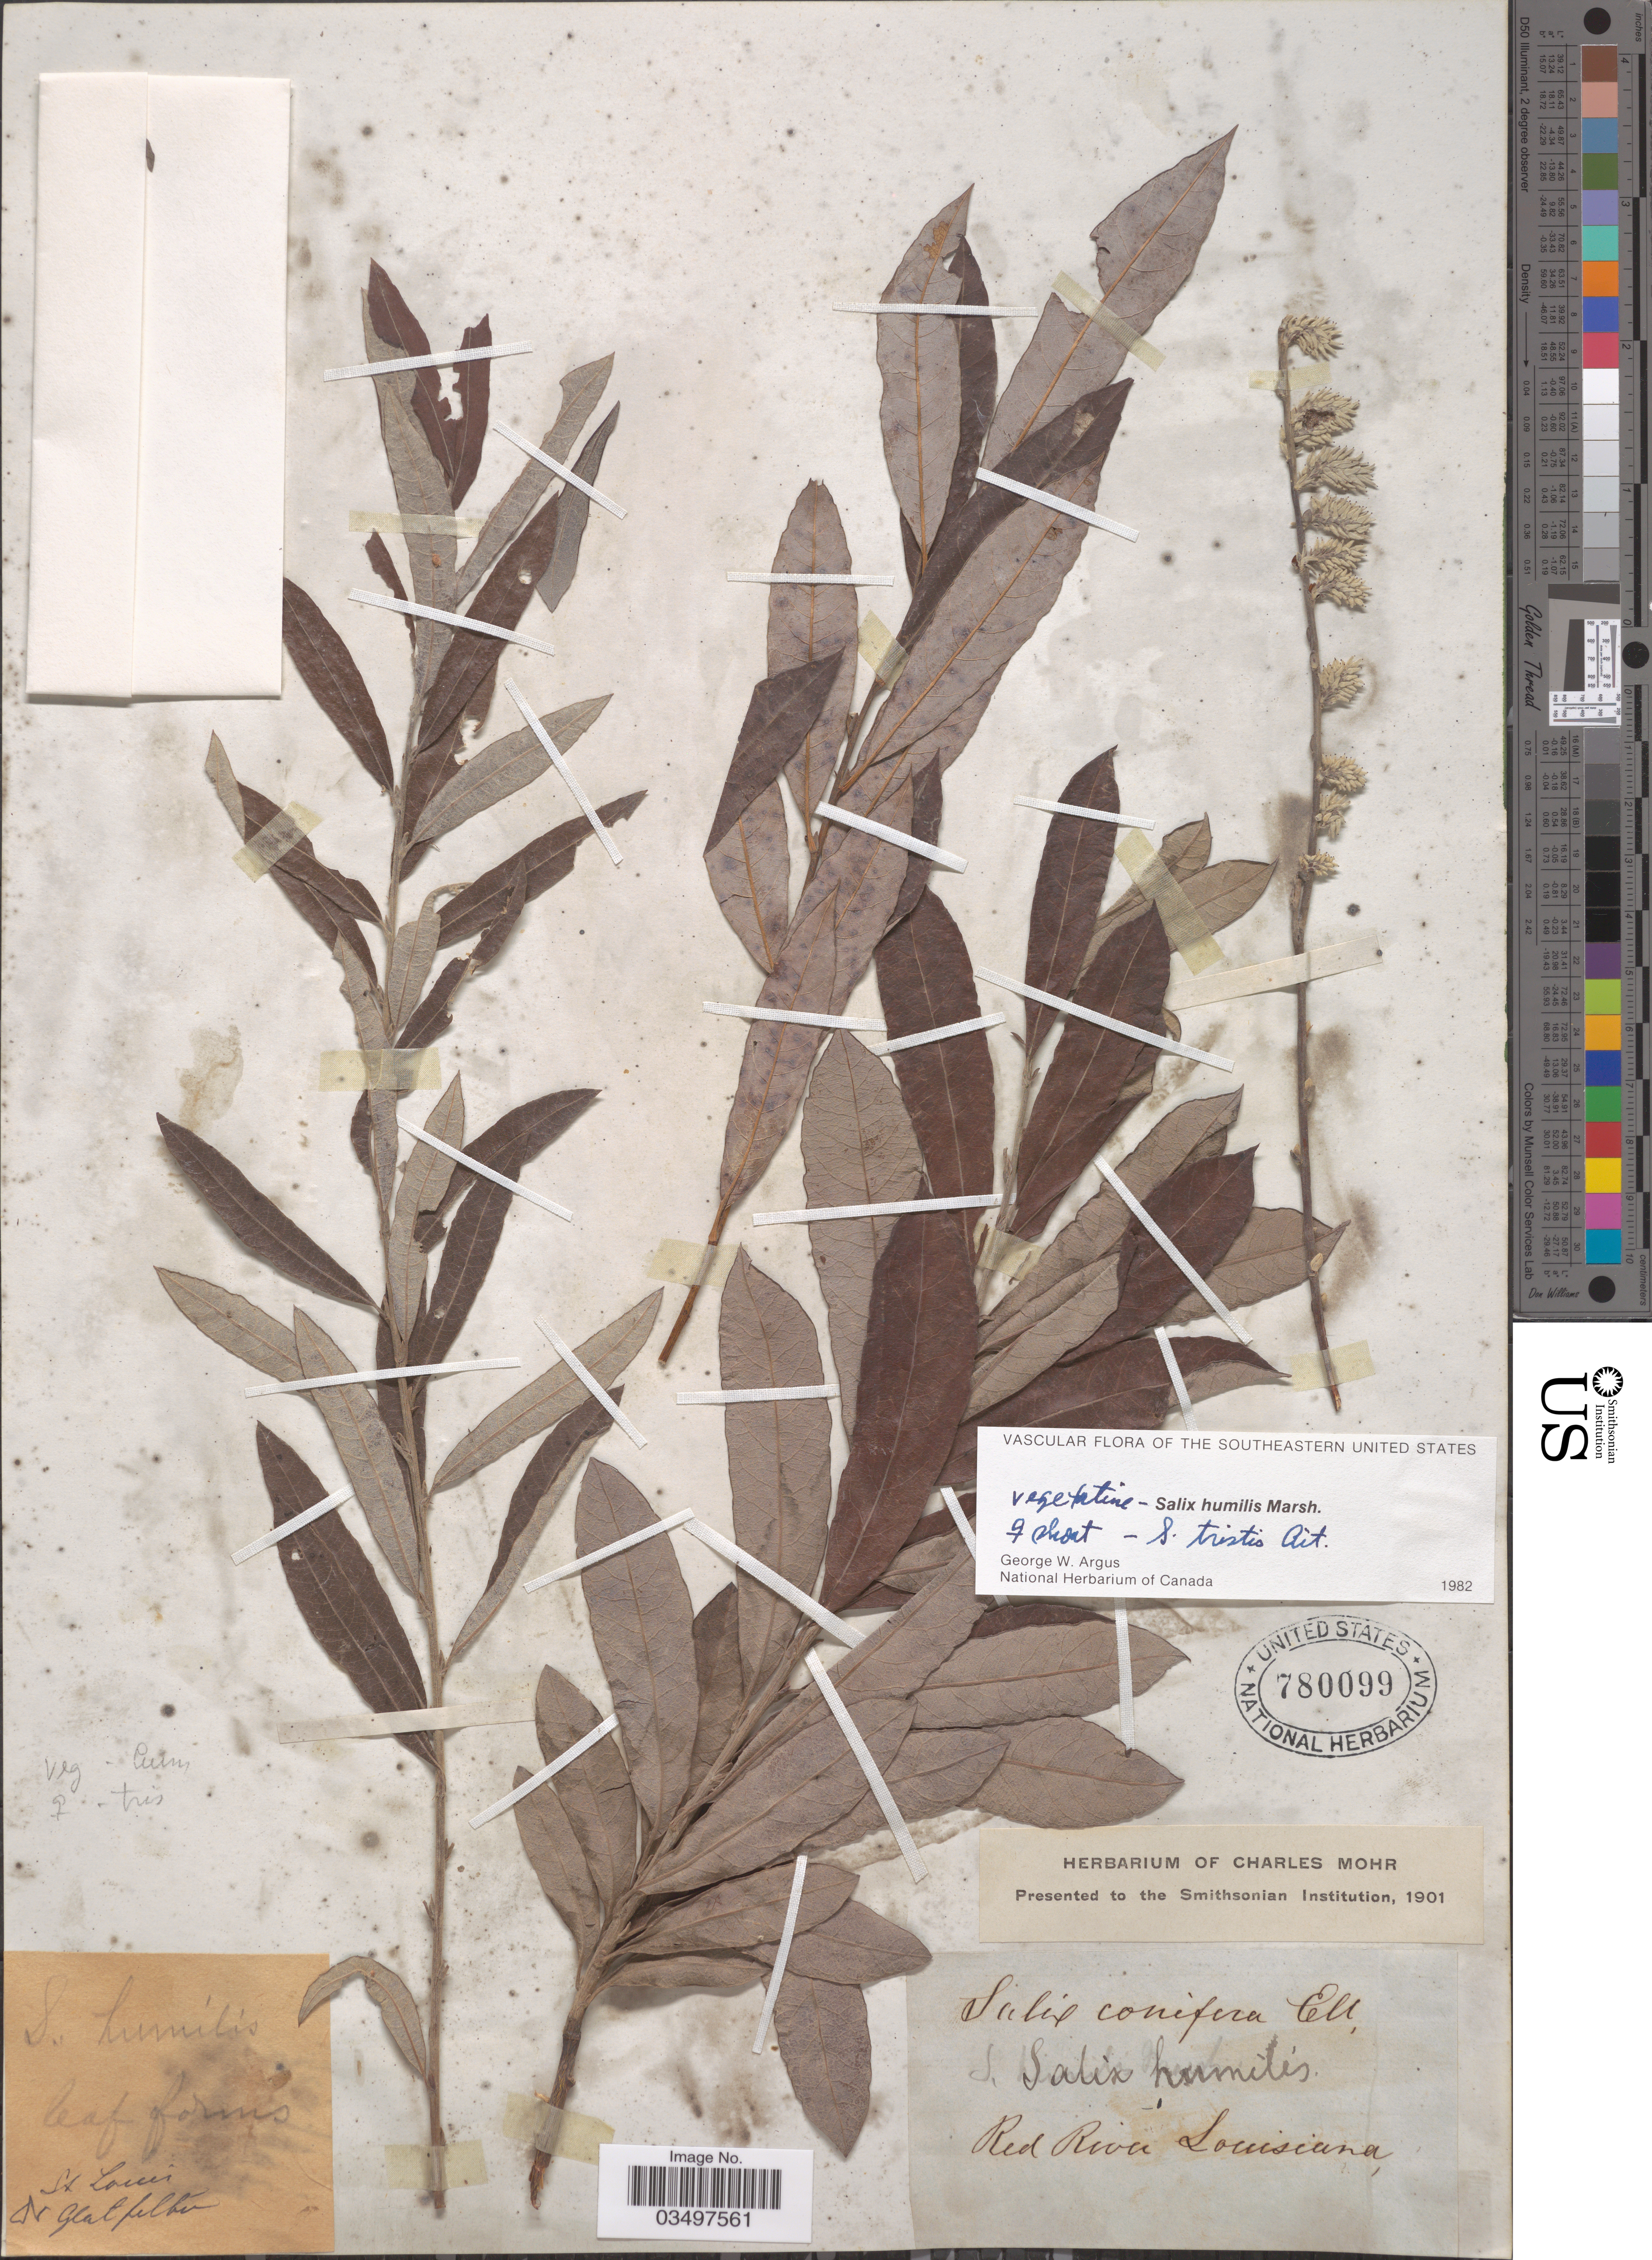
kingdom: Plantae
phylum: Tracheophyta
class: Magnoliopsida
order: Malpighiales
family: Salicaceae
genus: Salix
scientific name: Salix humilis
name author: Marshall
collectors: ex herb. Charles Mohr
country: United States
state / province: Louisiana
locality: St. Louis, N Glatfelter, Red River.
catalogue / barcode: US 780099